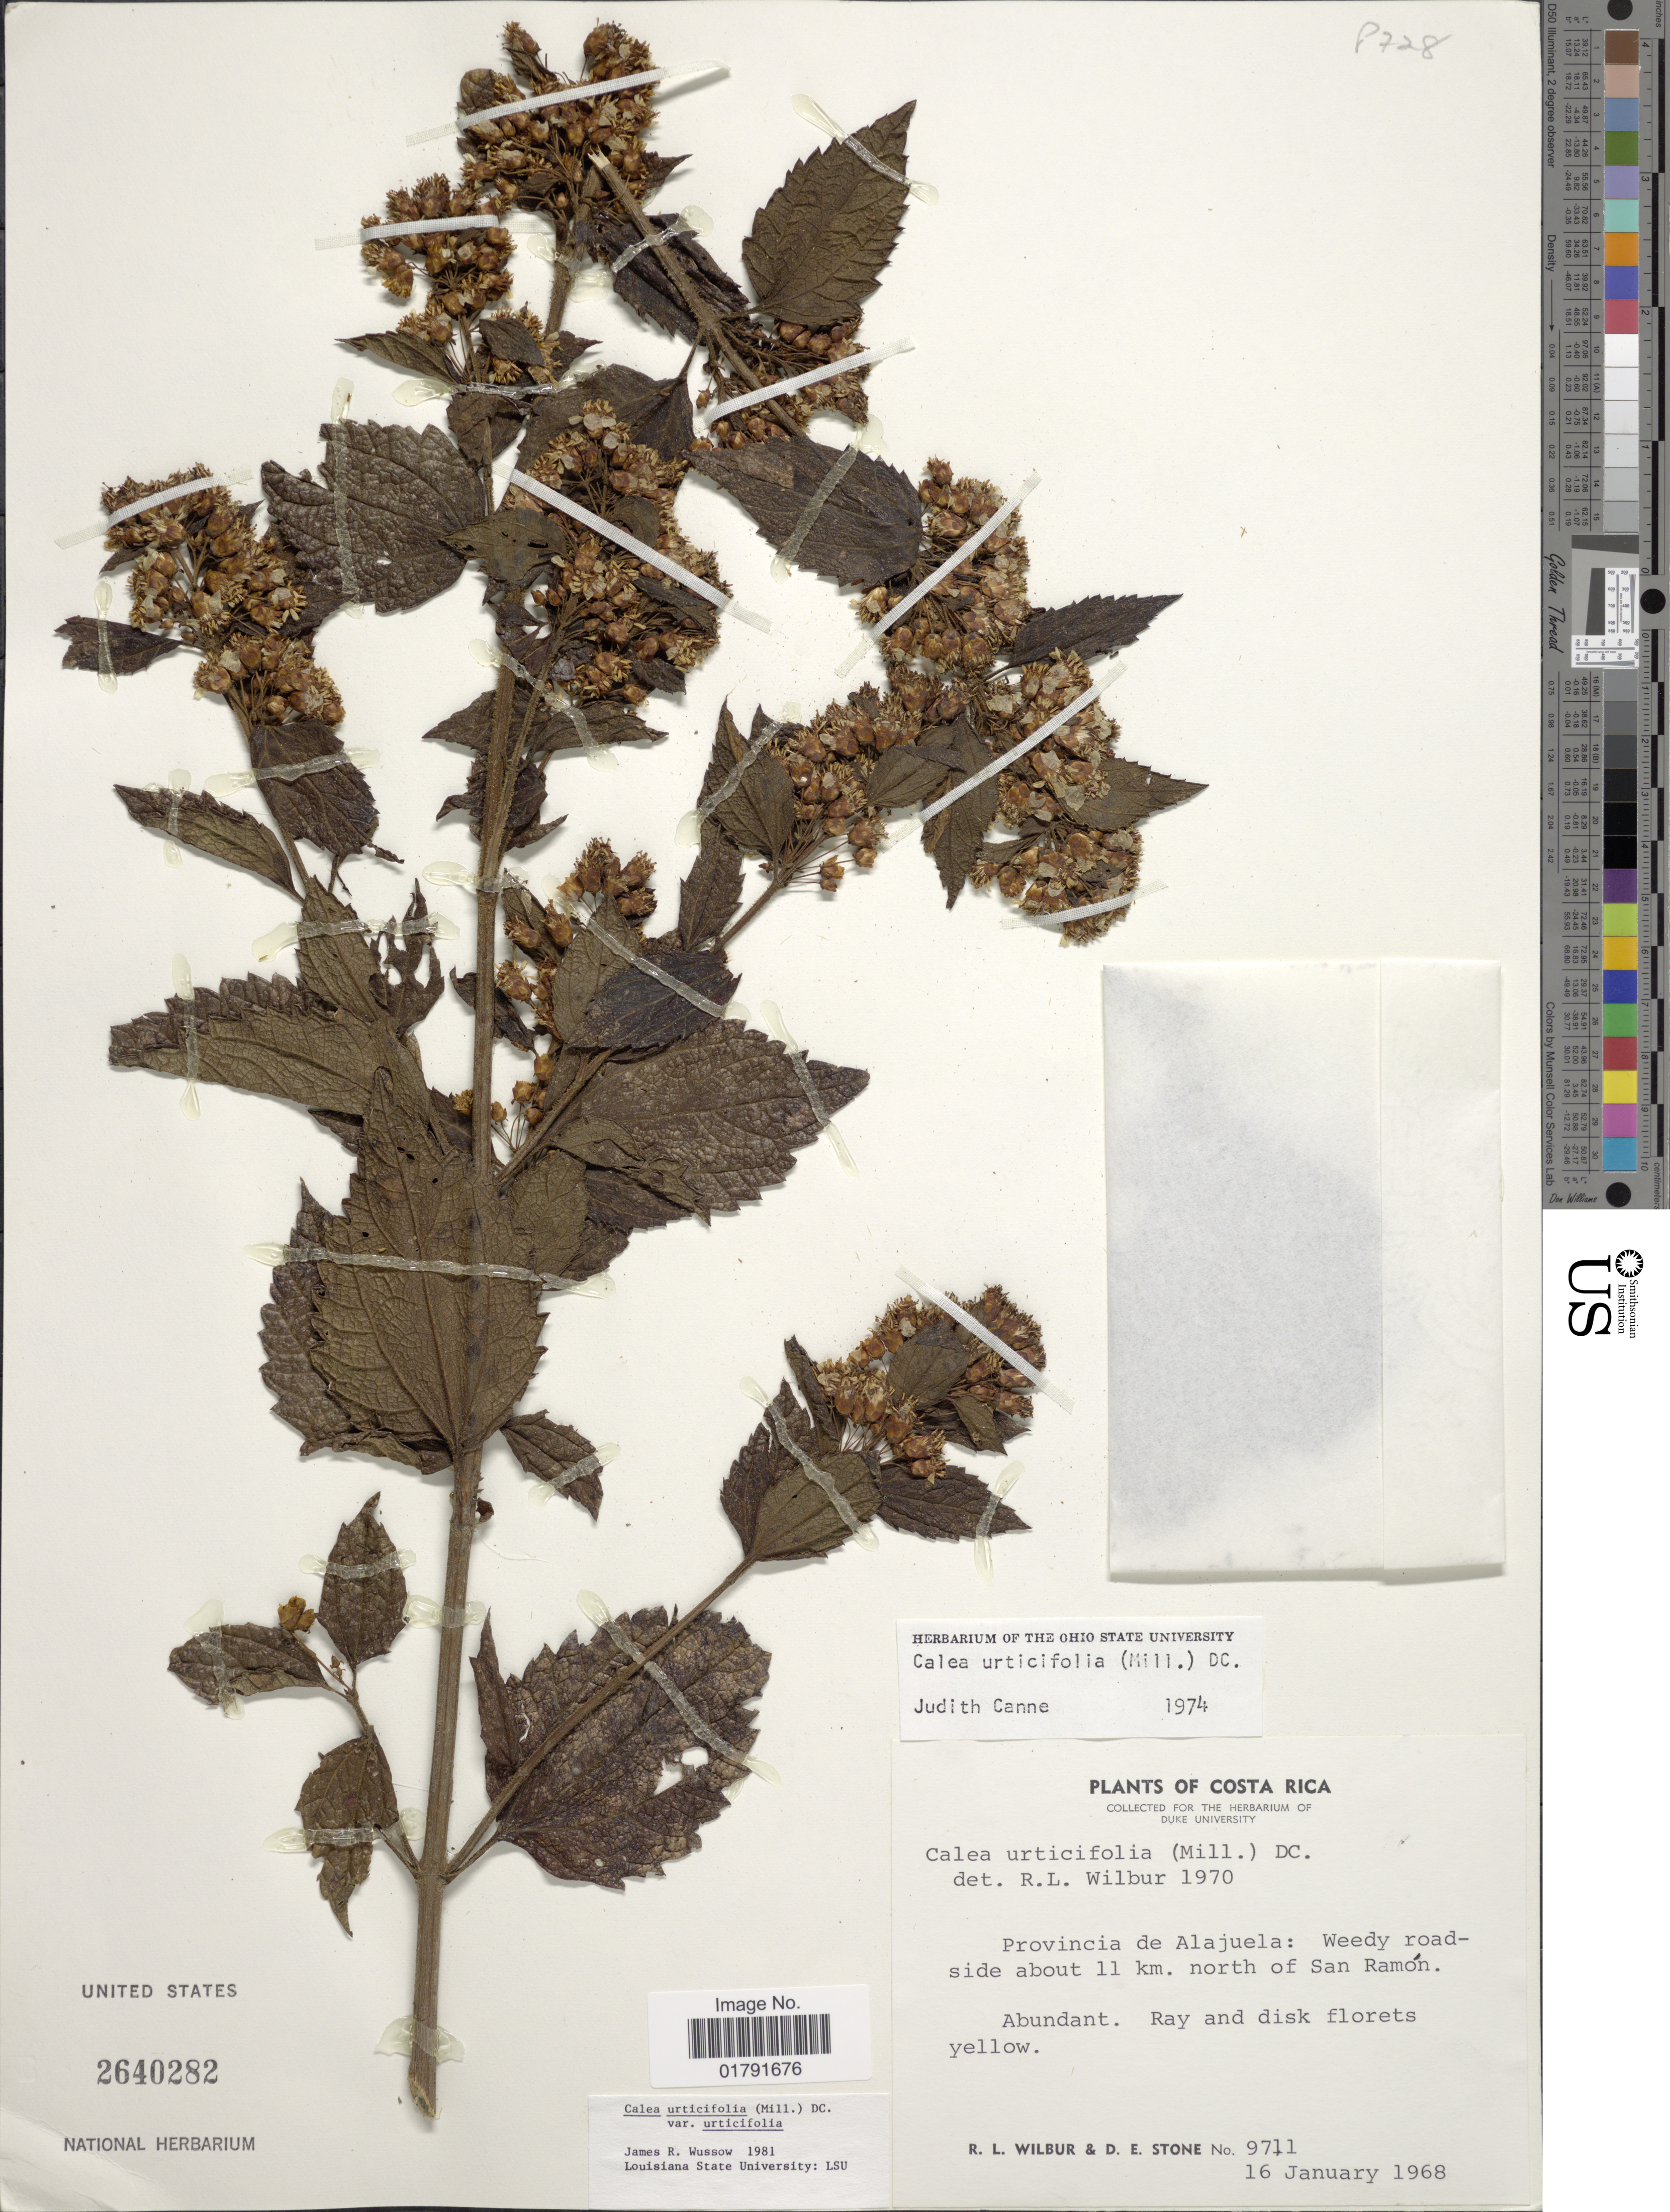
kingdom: Plantae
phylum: Tracheophyta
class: Magnoliopsida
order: Asterales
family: Asteraceae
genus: Calea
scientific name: Calea urticifolia var. urticifolia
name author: (Mill.) DC.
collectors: R. L. Wilbur & D. E. Stone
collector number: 9711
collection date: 1968-01-16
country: Costa Rica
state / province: Alajuela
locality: Weedy roadside about 11 km. north of San Ramon.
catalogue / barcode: US 2640282